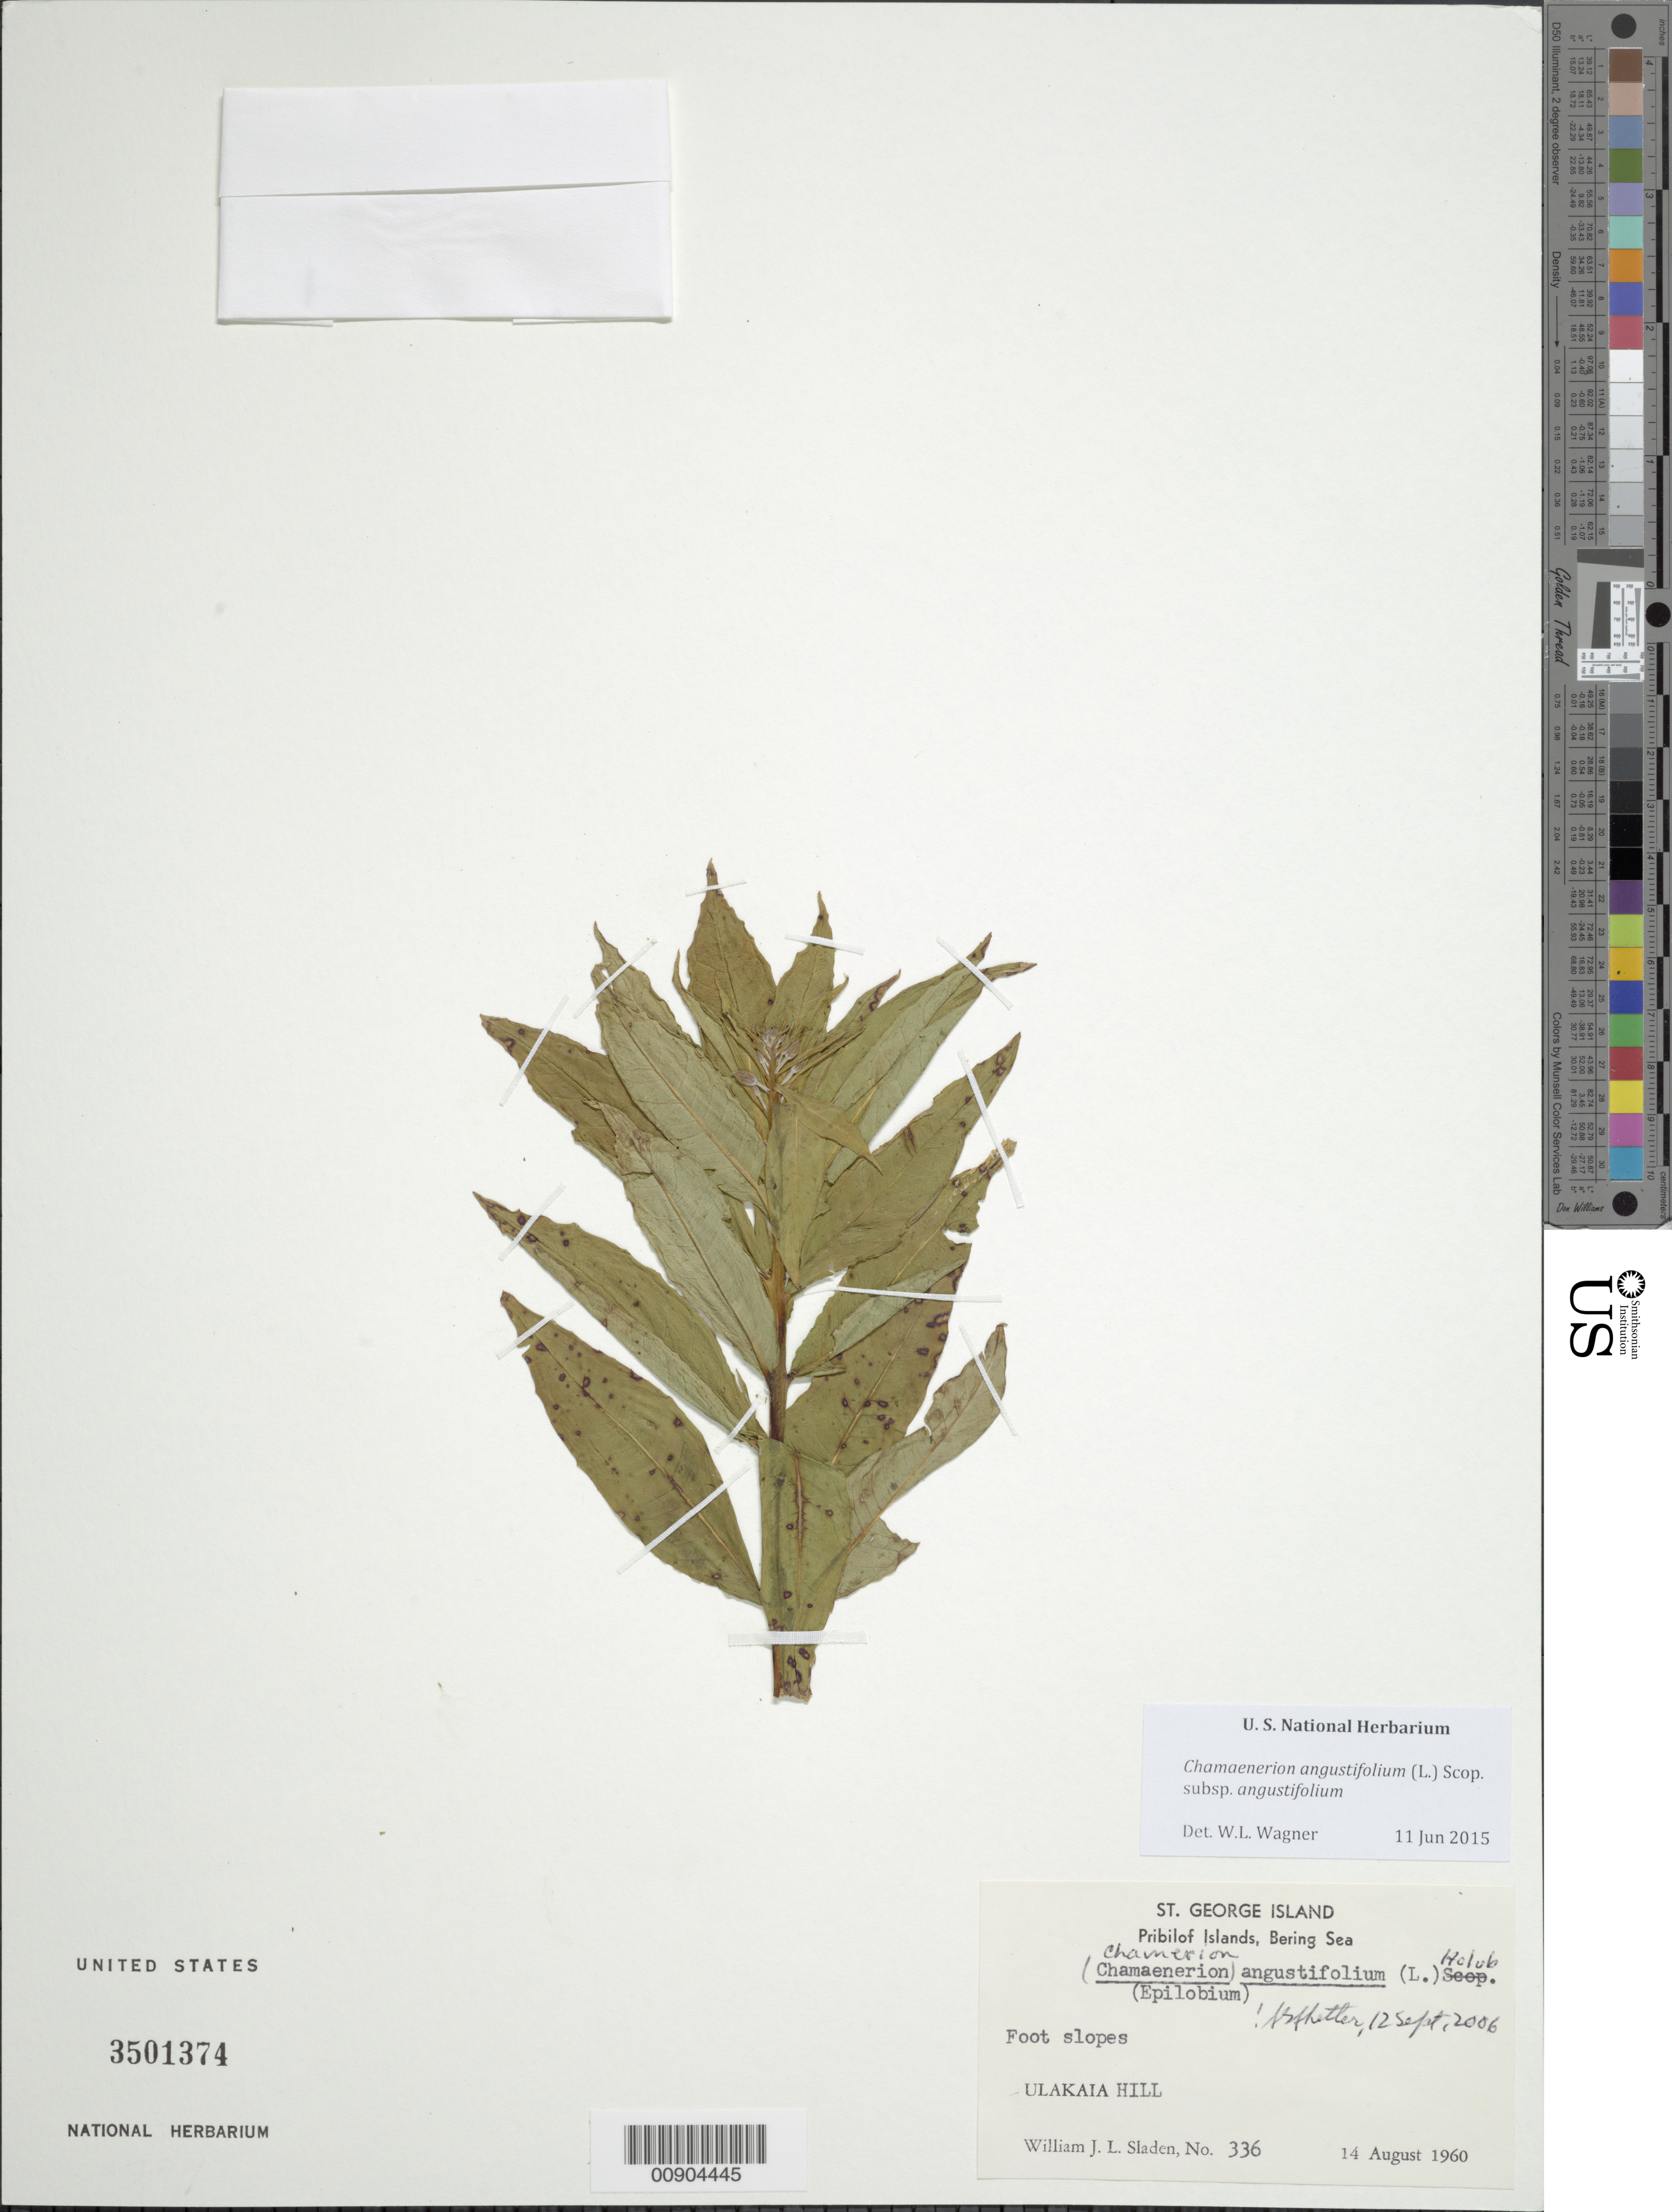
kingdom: Plantae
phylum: Tracheophyta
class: Magnoliopsida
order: Myrtales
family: Onagraceae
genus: Chamaenerion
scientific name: Chamaenerion angustifolium subsp. angustifolium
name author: (L.) Scop.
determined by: Wagner, W. L., (BOT), Smithsonian Institution - National Museum of Natural History (UNITED STATES)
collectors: W. Sladen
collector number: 336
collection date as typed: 14 Aug 1960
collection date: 1960-08-14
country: United States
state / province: Alaska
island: St. George Island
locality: St. George Island. Ulakaia Hill., Bering Sea, Pribilof Islands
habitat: Foot slopes.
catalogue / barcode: US 3501374